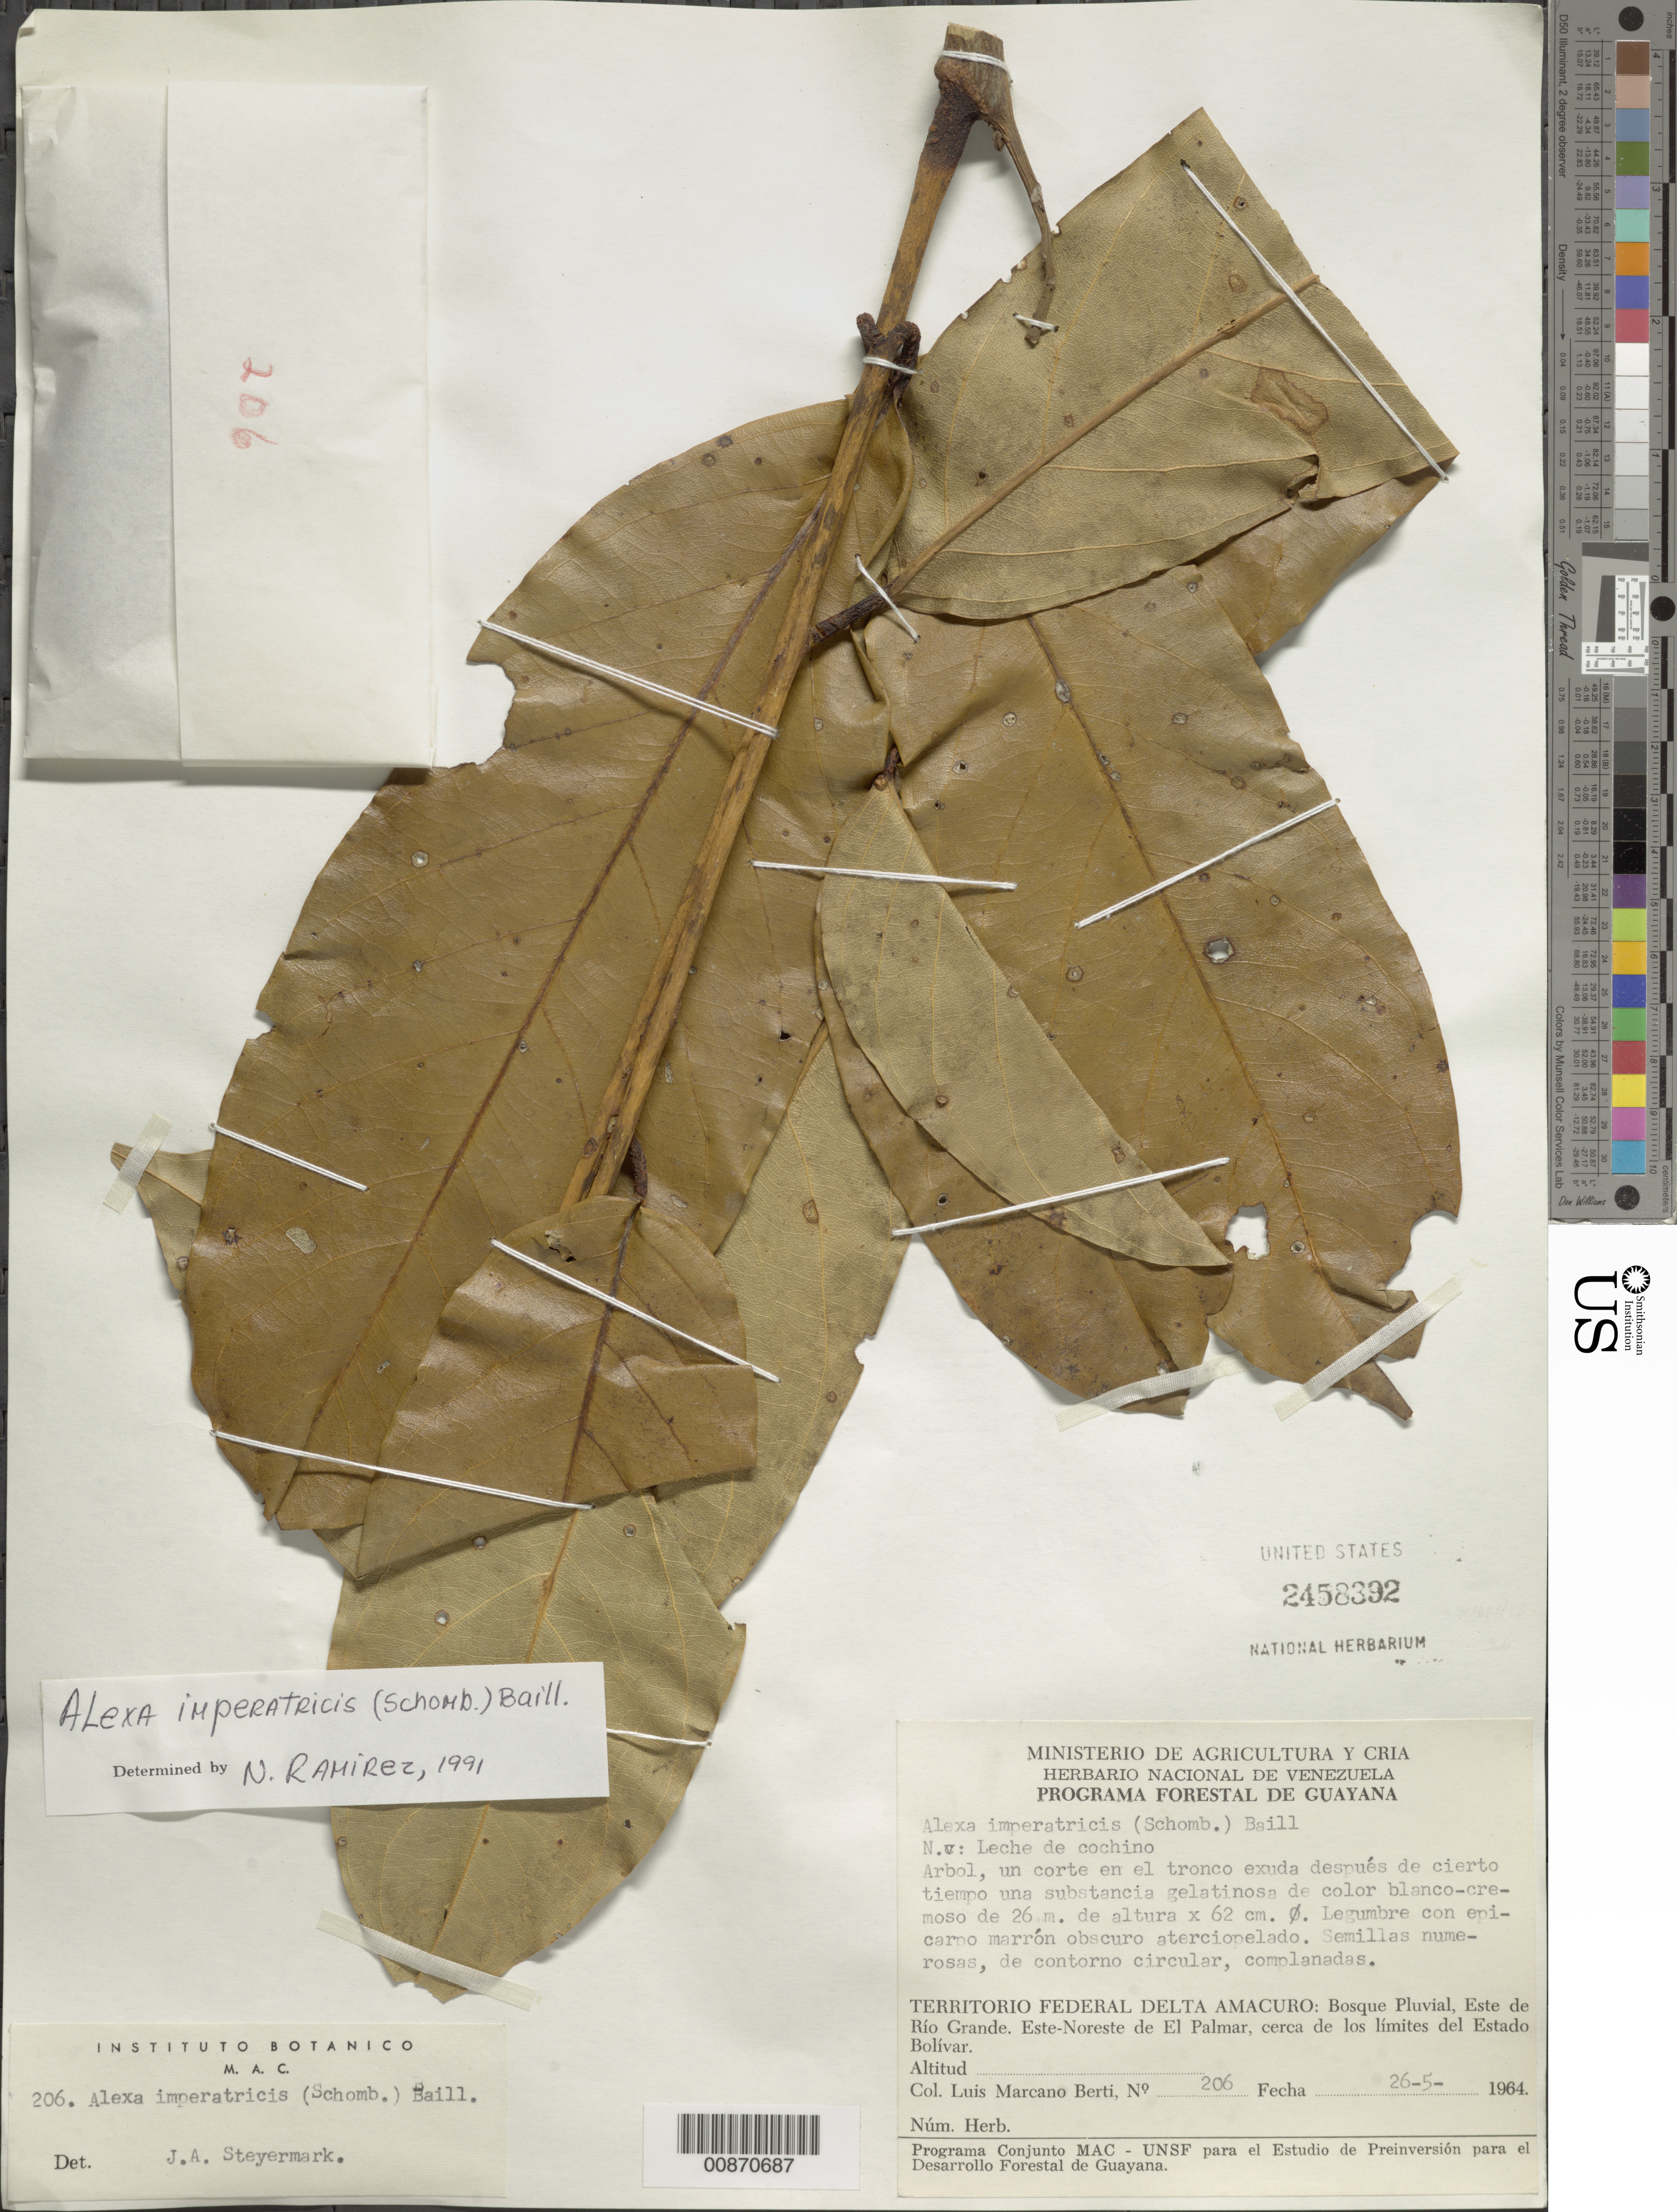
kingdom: Plantae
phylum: Tracheophyta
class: Magnoliopsida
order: Fabales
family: Fabaceae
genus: Alexa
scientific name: Alexa imperatricis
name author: (R.H. Schomb.) Baill.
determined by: Ramírez, N.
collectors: L. Marcano-Berti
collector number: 206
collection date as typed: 26-May-64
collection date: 1964-05-26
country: Venezuela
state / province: Delta Amacuro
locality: Este de Río Grande, ENE de El Palmar, cerca de los limites del Estado Bolívar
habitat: Bosque pluvial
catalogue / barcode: US 2458392